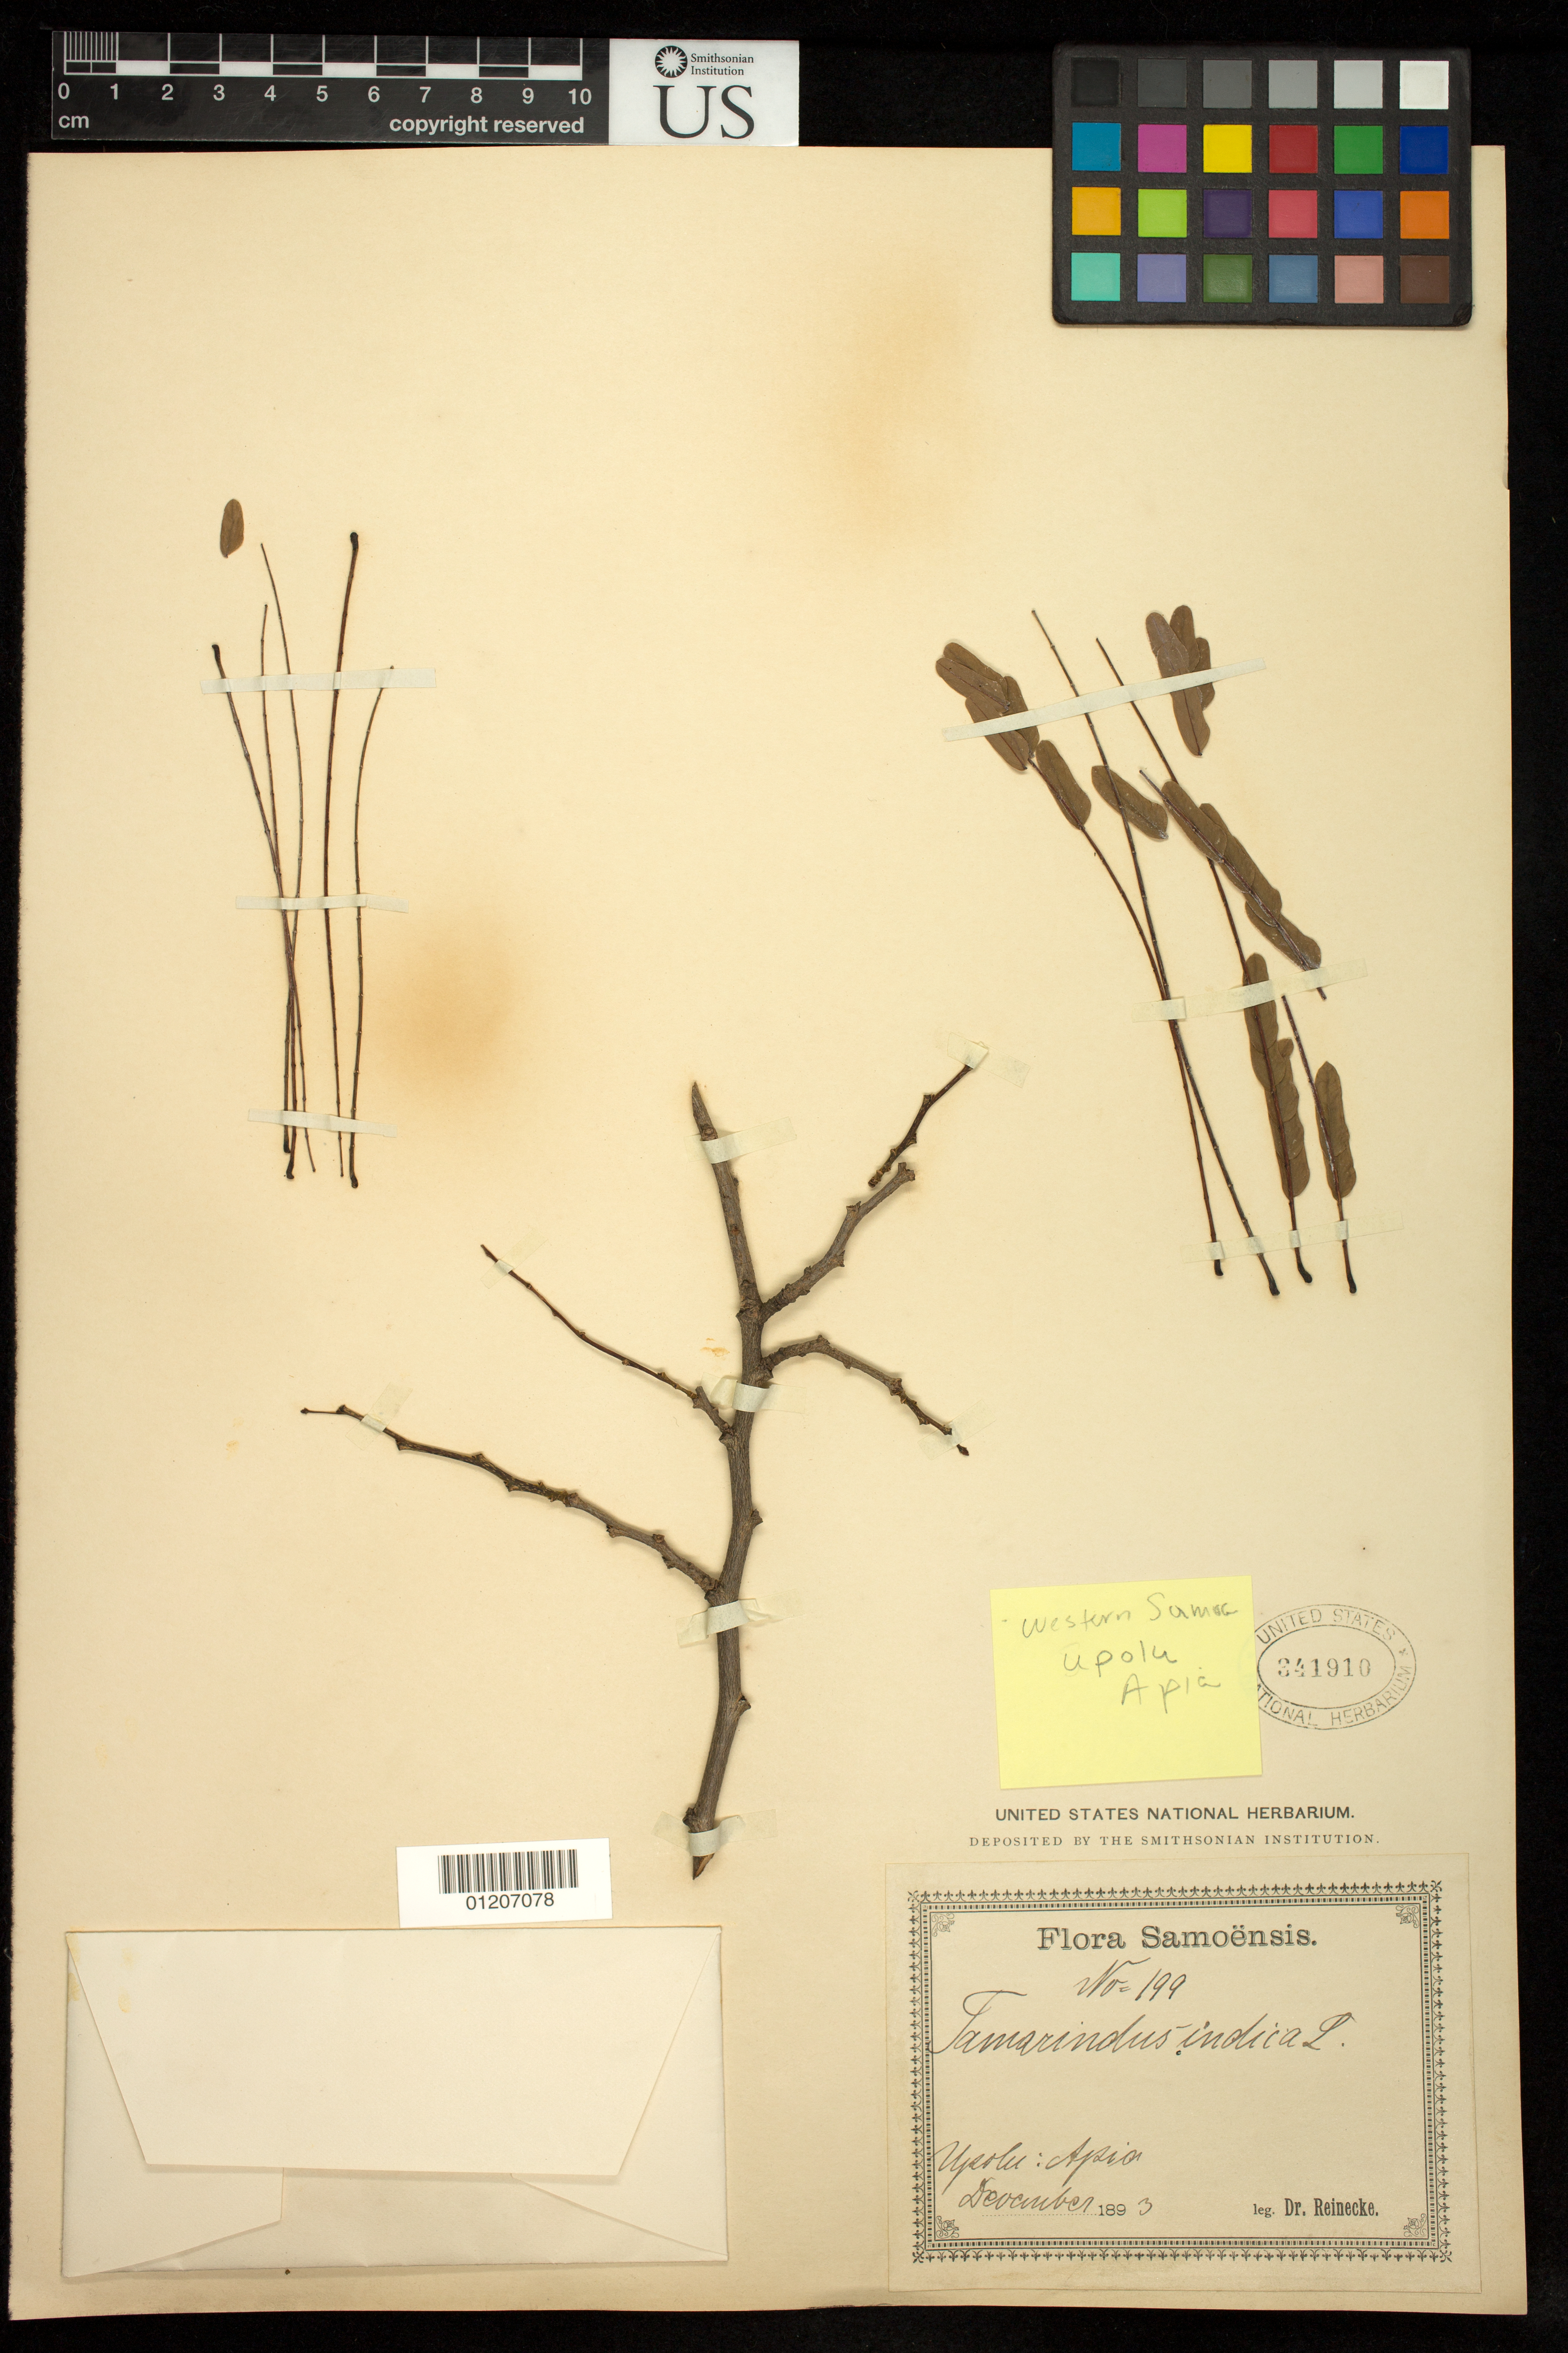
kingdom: Plantae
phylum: Tracheophyta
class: Magnoliopsida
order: Fabales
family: Fabaceae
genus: Tamarindus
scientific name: Tamarindus indica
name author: L.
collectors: F. Reinecke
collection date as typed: Dec 1893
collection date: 1893-12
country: Samoa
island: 'Upolu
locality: Apia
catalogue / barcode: US 341910